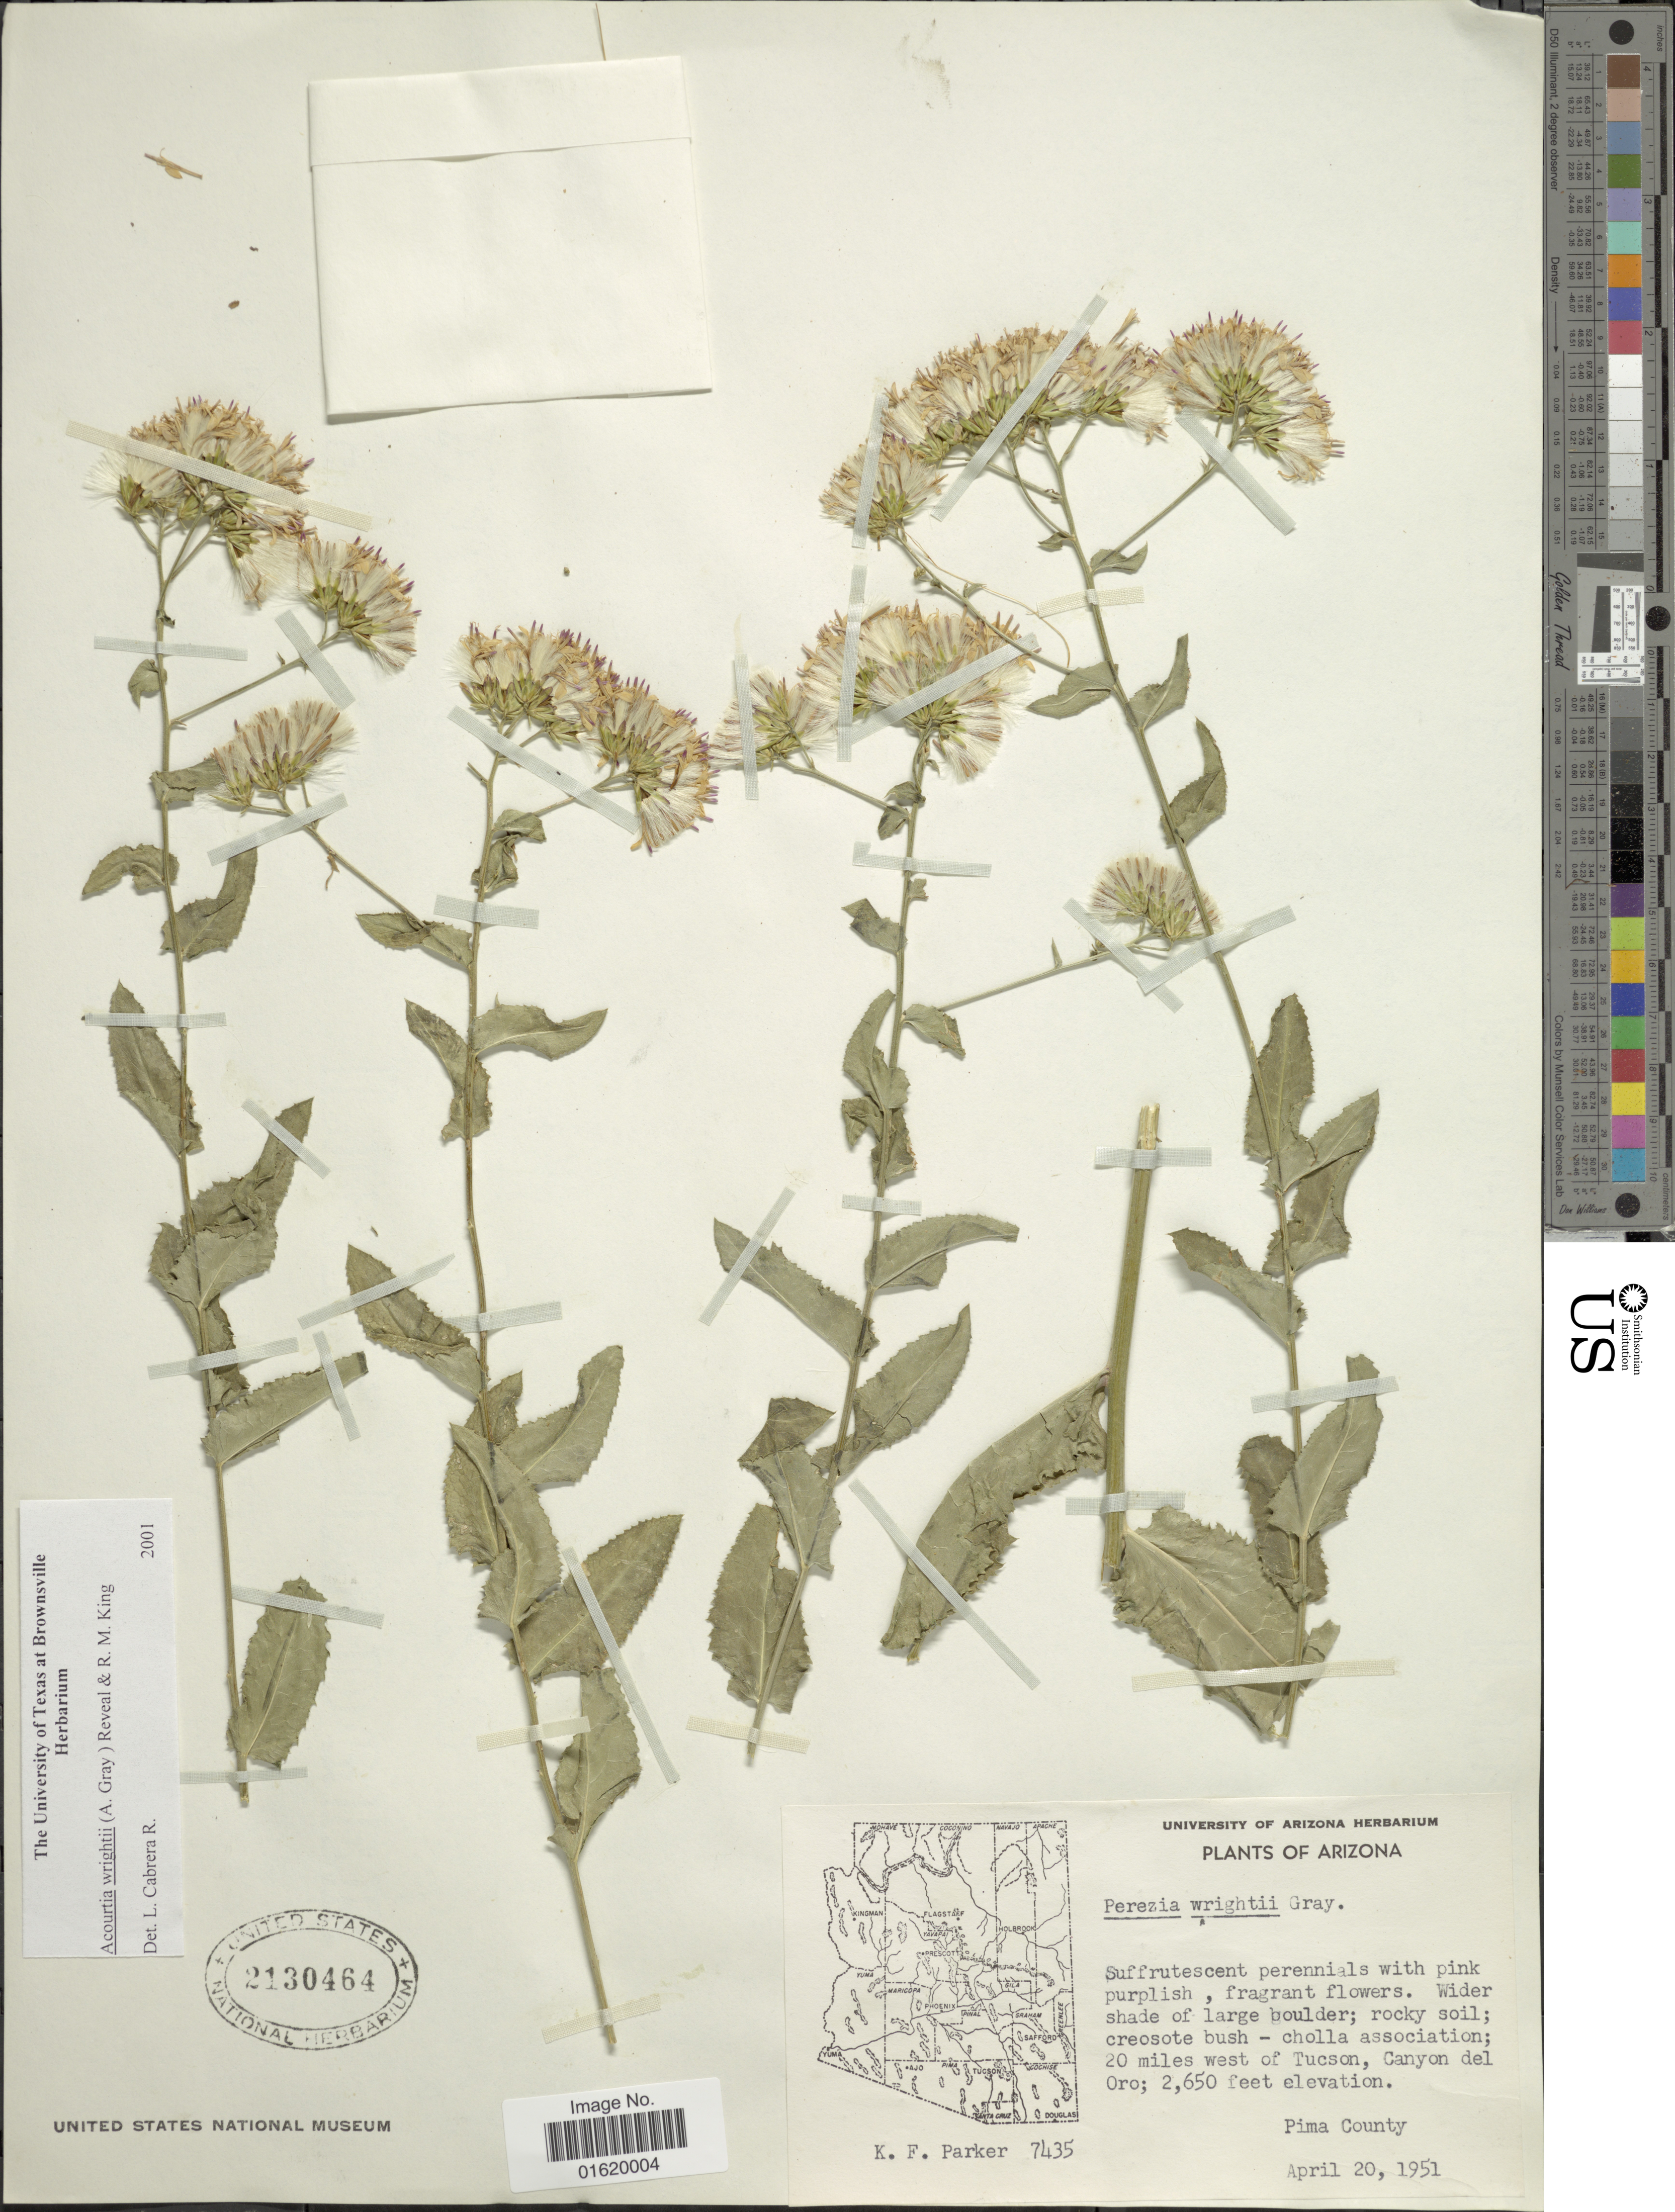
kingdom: Plantae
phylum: Tracheophyta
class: Magnoliopsida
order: Asterales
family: Asteraceae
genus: Acourtia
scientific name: Acourtia wrightii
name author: (A. Gray) Reveal & R.M. King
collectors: K. F. Parker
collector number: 7435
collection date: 1951-04-20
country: United States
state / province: Arizona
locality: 20 miles west of Tucson, Canyon del Oro, Pima County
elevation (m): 808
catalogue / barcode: US 2130464